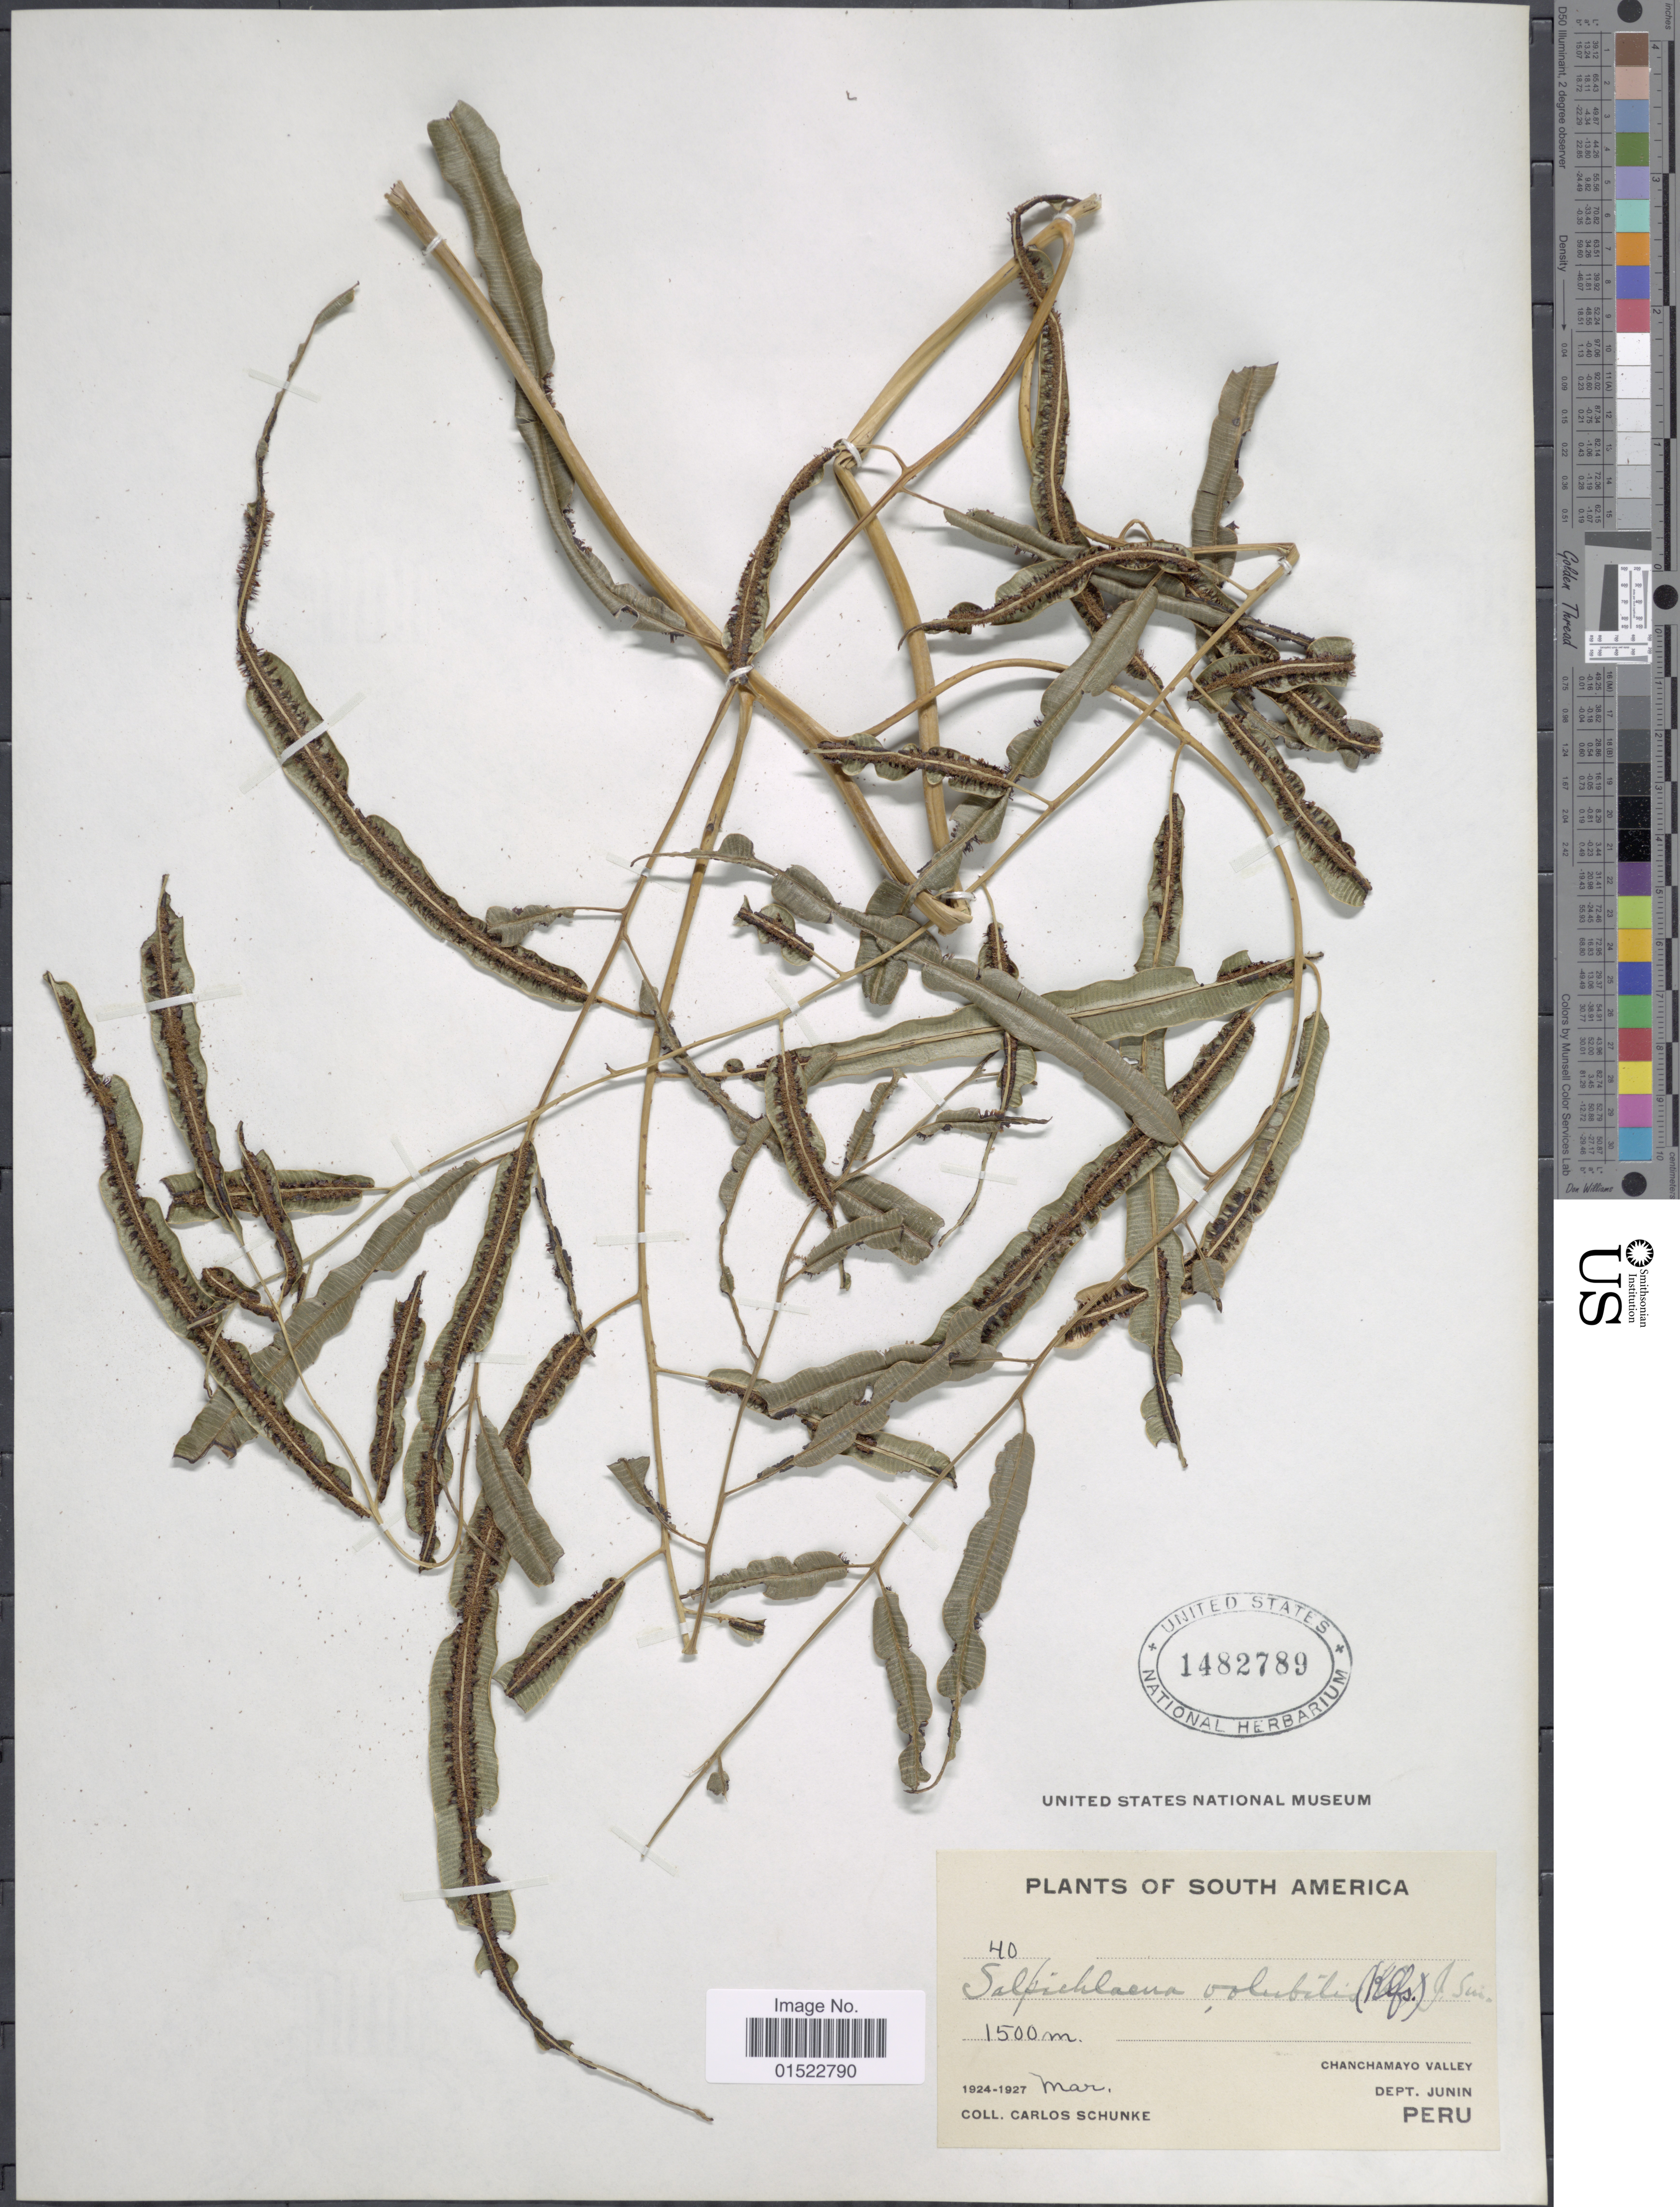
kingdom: Plantae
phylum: Tracheophyta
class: Polypodiopsida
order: Polypodiales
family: Blechnaceae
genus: Salpichlaena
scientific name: Salpichlaena volubilis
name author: (Kaulf.) J. Sm.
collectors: C. Schunke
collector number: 40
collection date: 1924-03/1927-03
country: Peru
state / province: Junín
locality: Chanchamayo Valley, Dept. Junin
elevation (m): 1500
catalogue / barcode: US 1482789